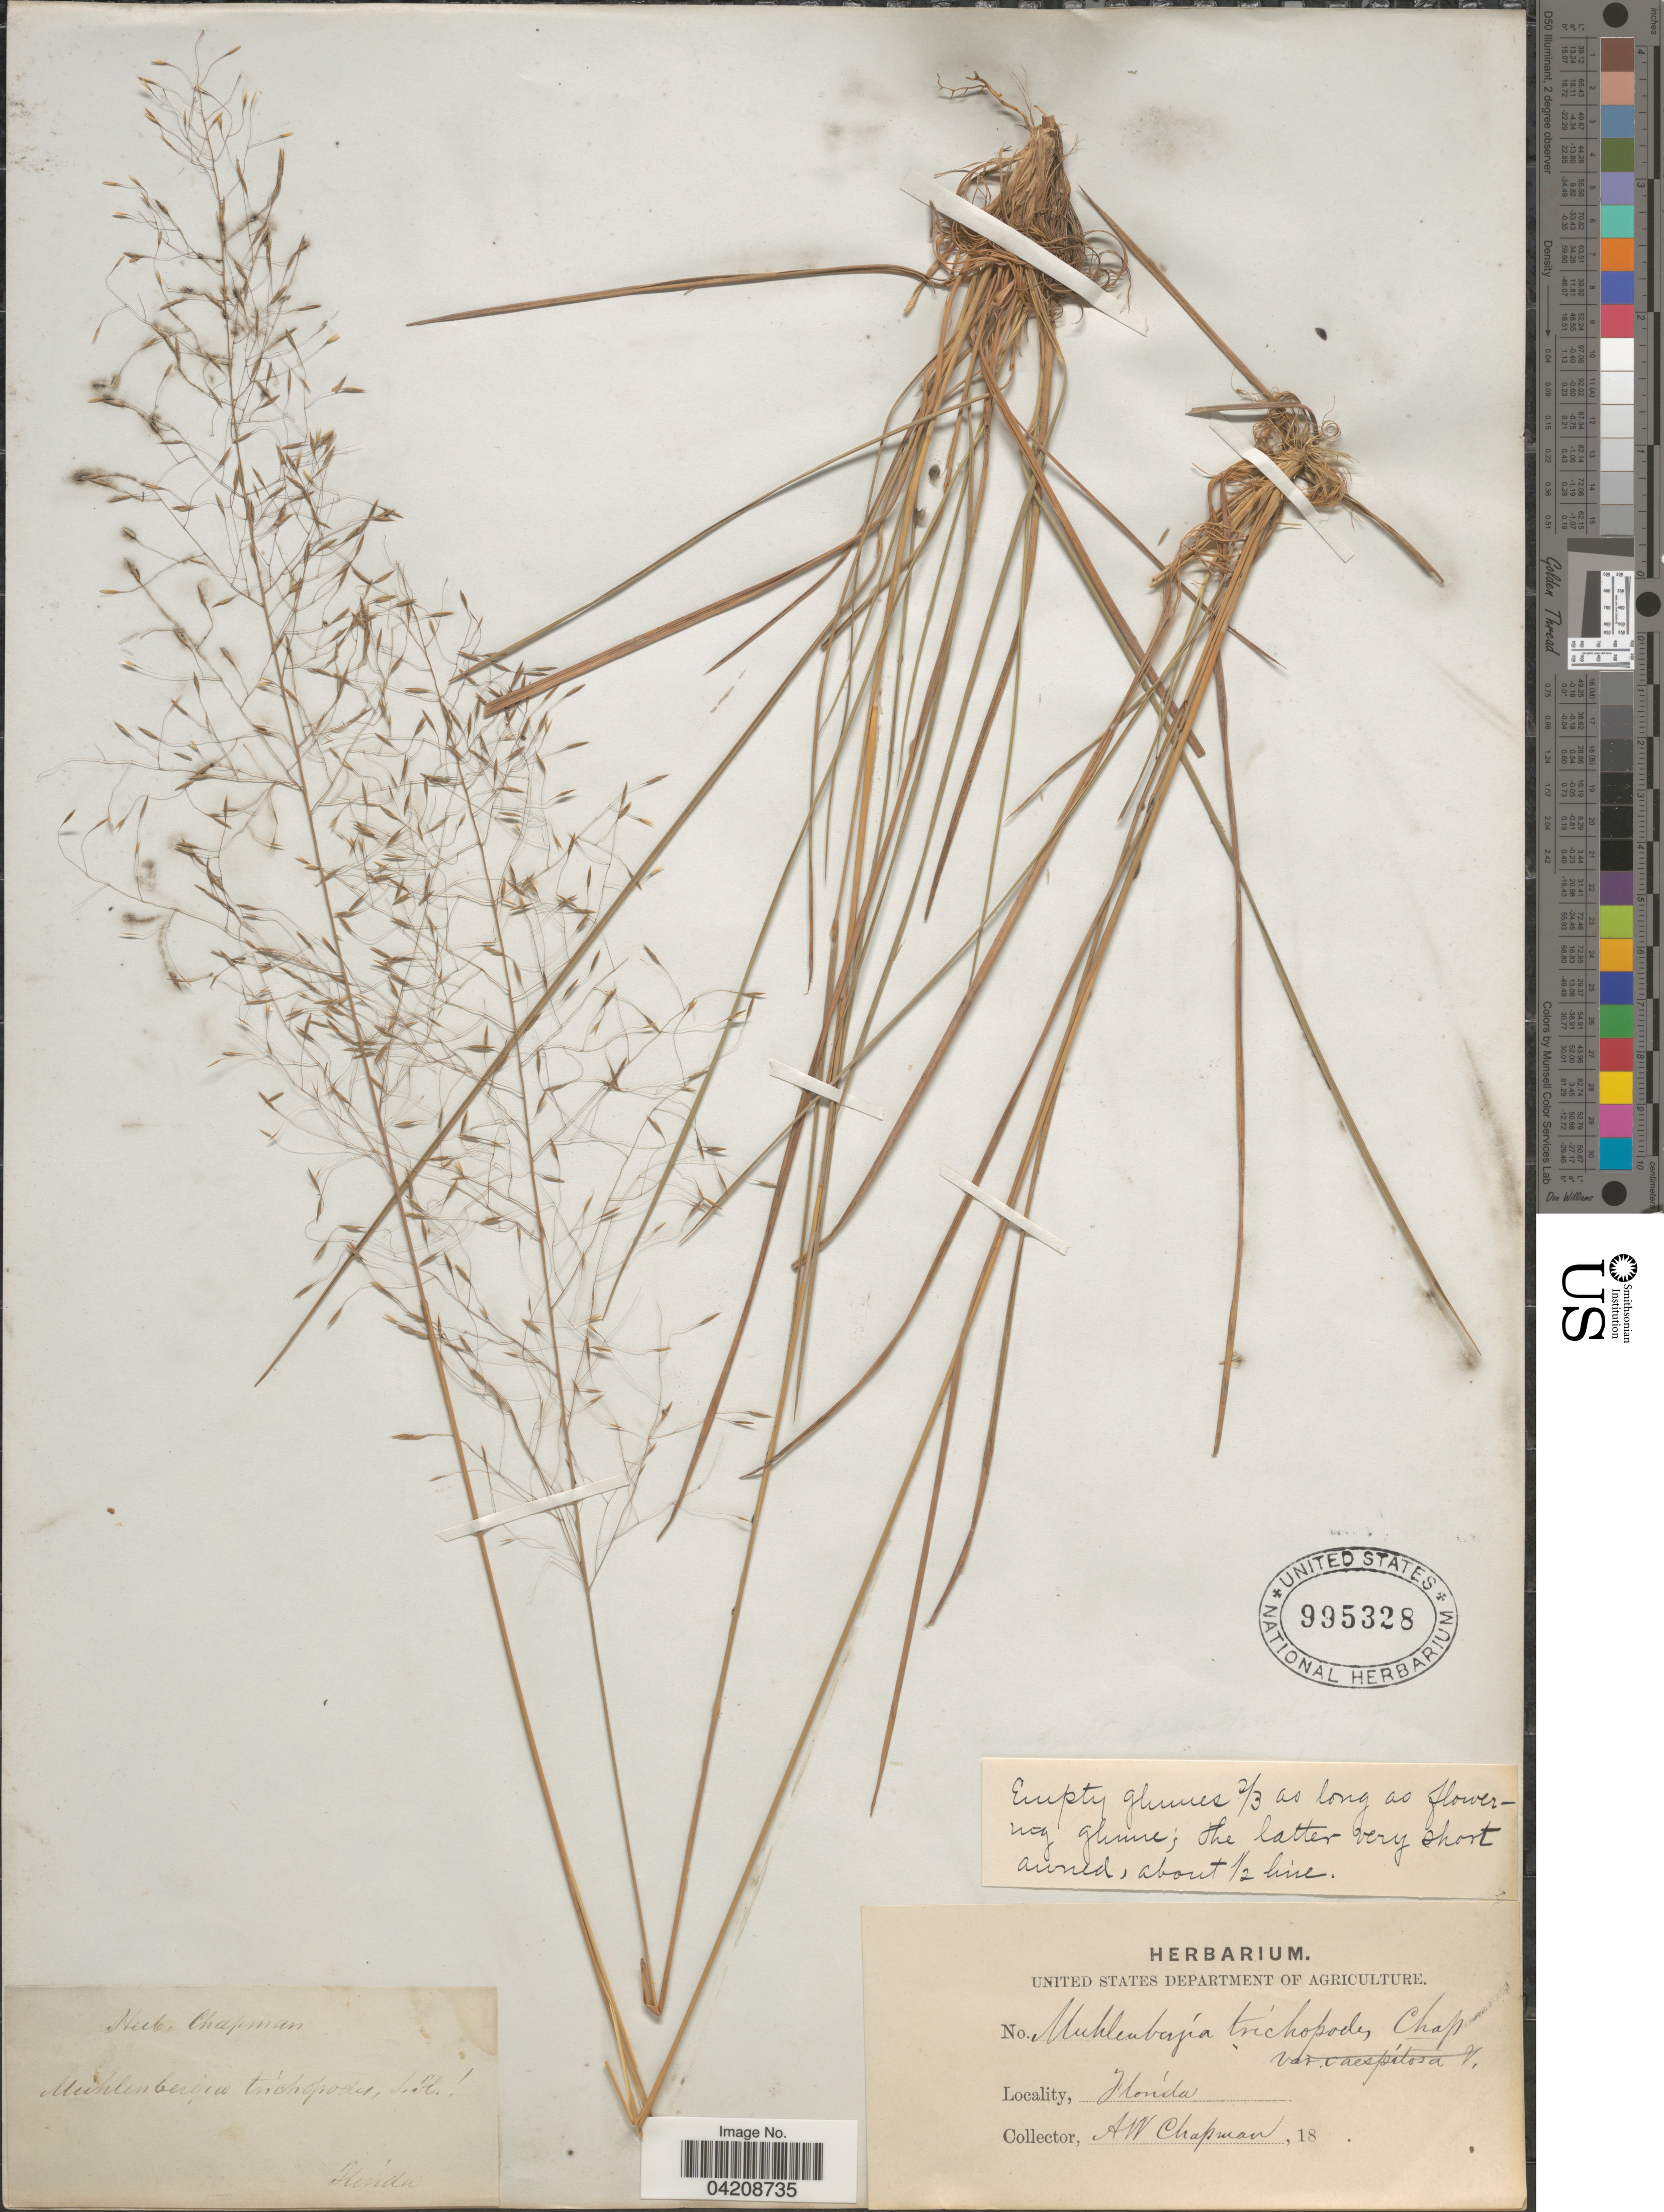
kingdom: Plantae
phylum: Tracheophyta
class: Liliopsida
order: Poales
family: Poaceae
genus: Muhlenbergia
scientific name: Muhlenbergia expansa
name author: Trin.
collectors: A. W. Chapman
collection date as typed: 18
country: United States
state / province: Florida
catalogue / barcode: US 995328